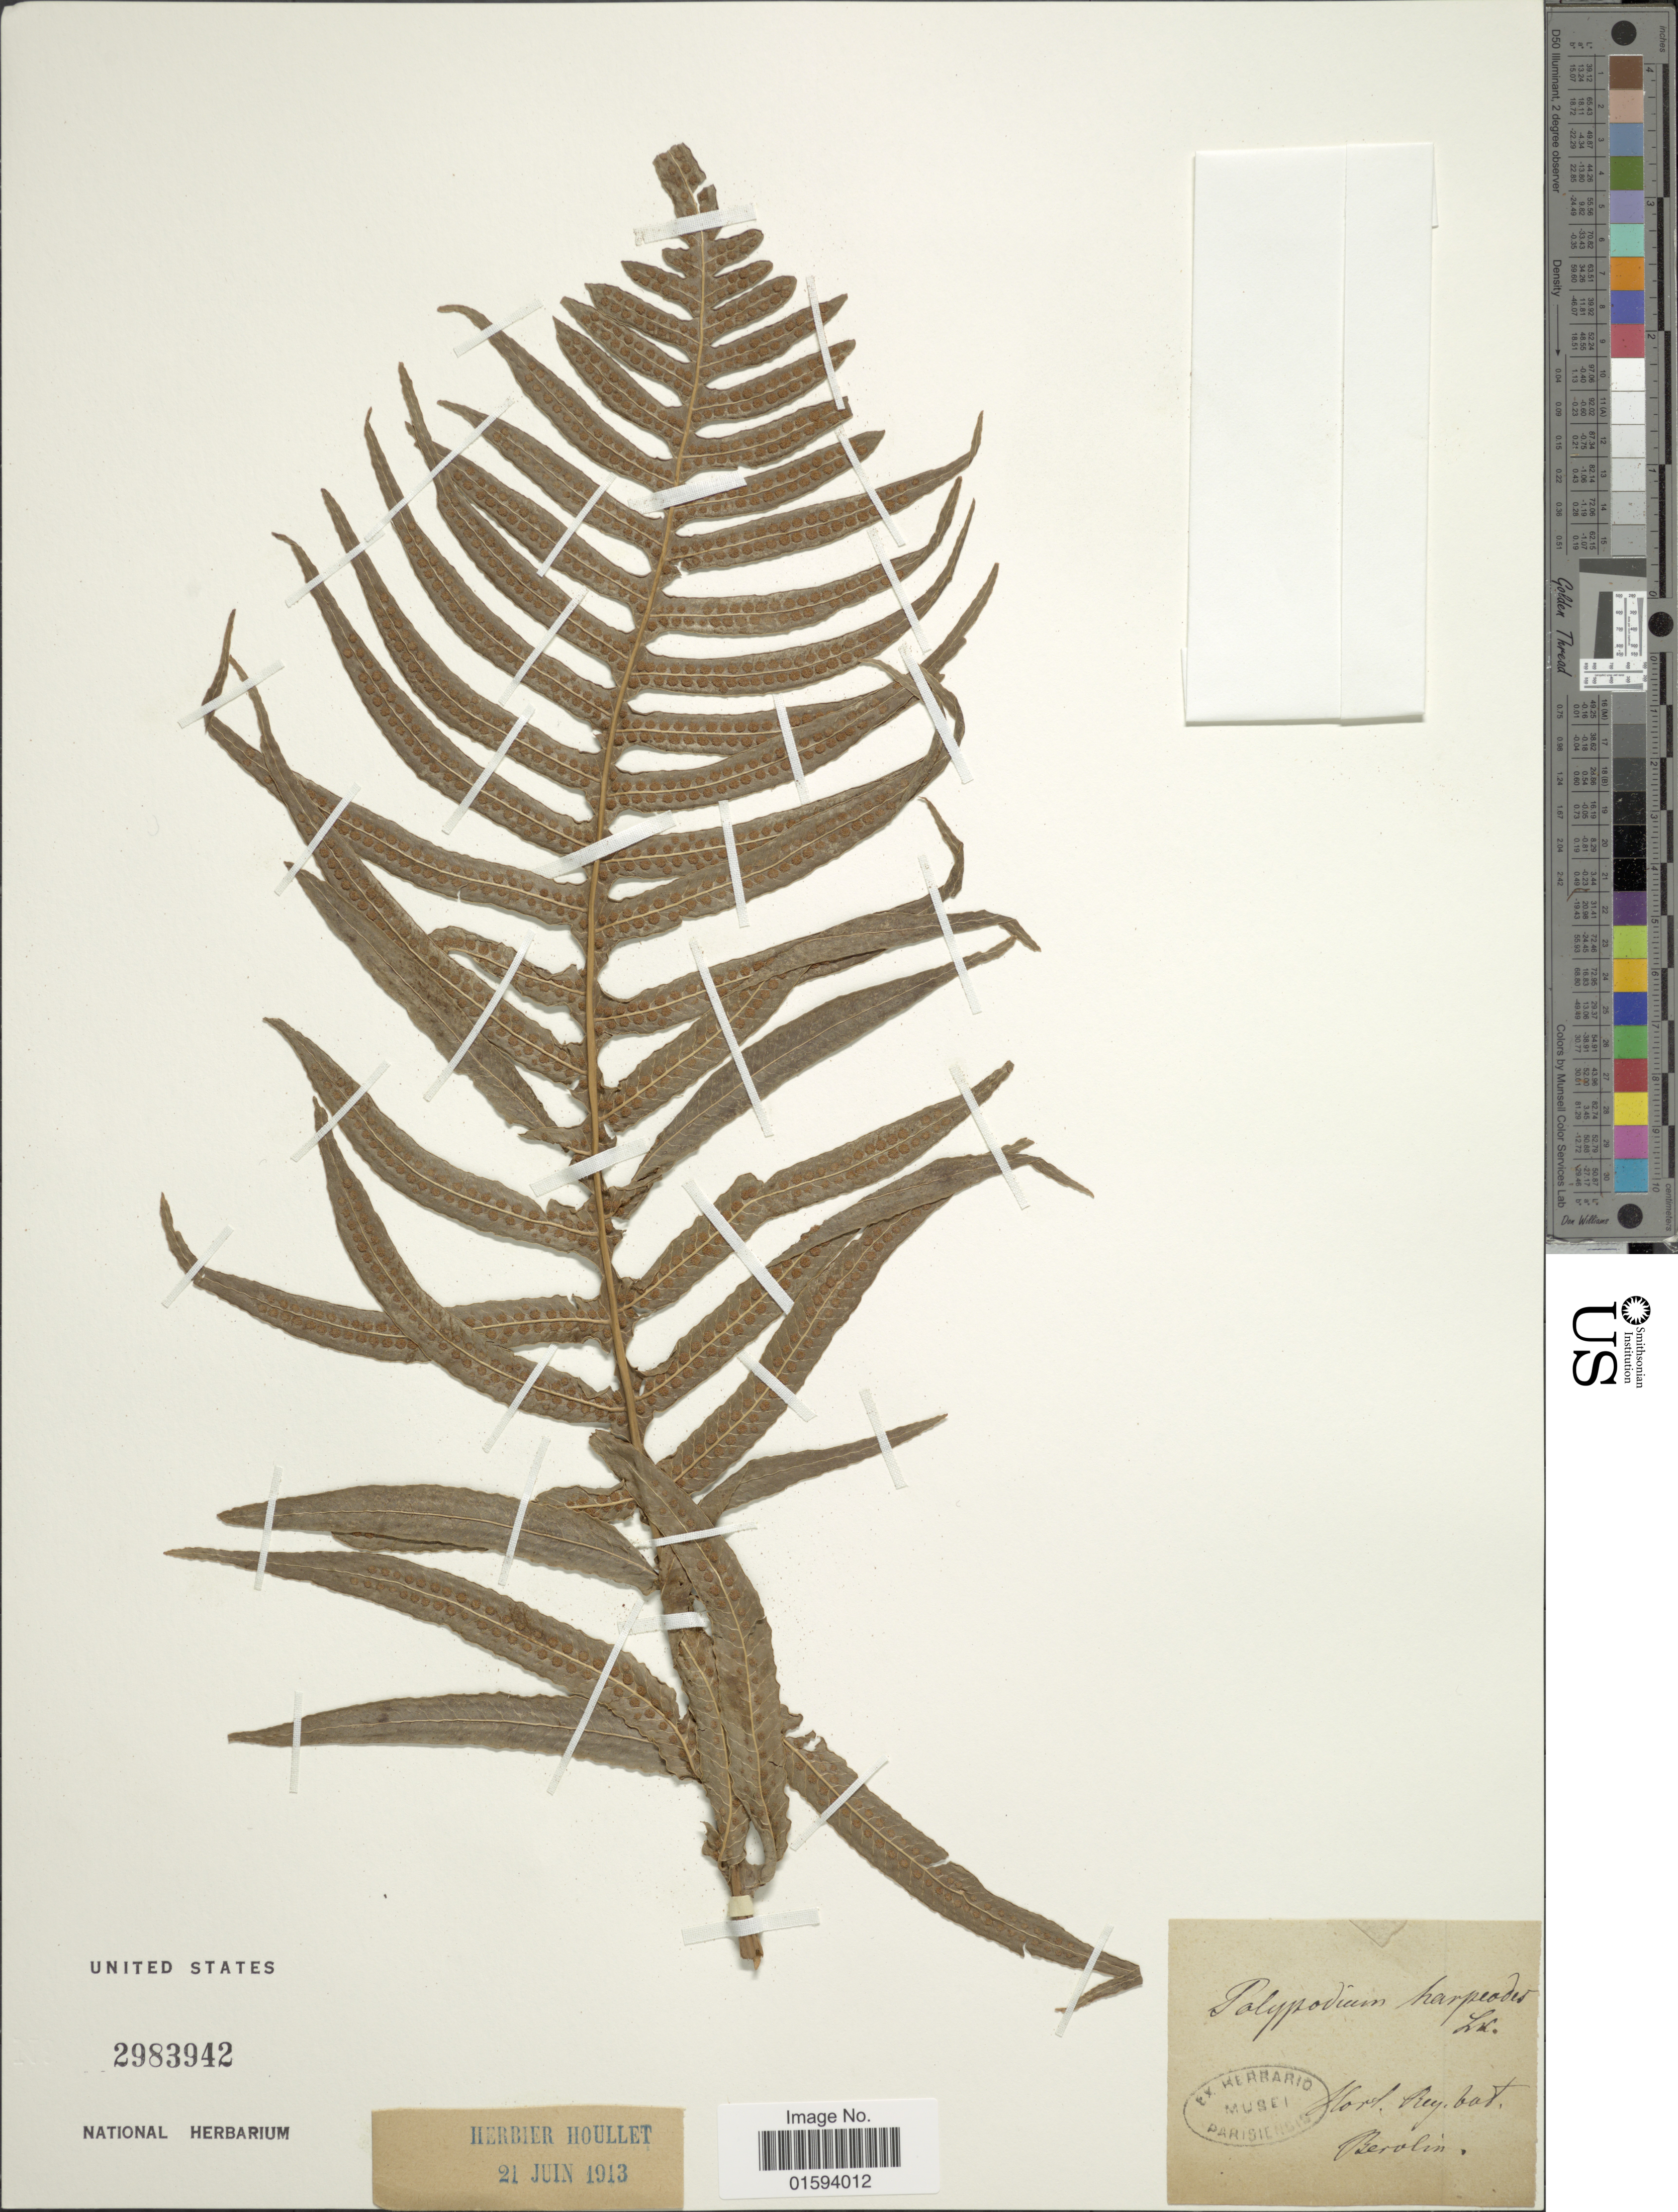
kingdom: Plantae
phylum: Tracheophyta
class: Polypodiopsida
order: Polypodiales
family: Polypodiaceae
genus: Polypodium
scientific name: Polypodium latipes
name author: Langsd. & Fisch.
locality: S.L.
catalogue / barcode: US 2983942